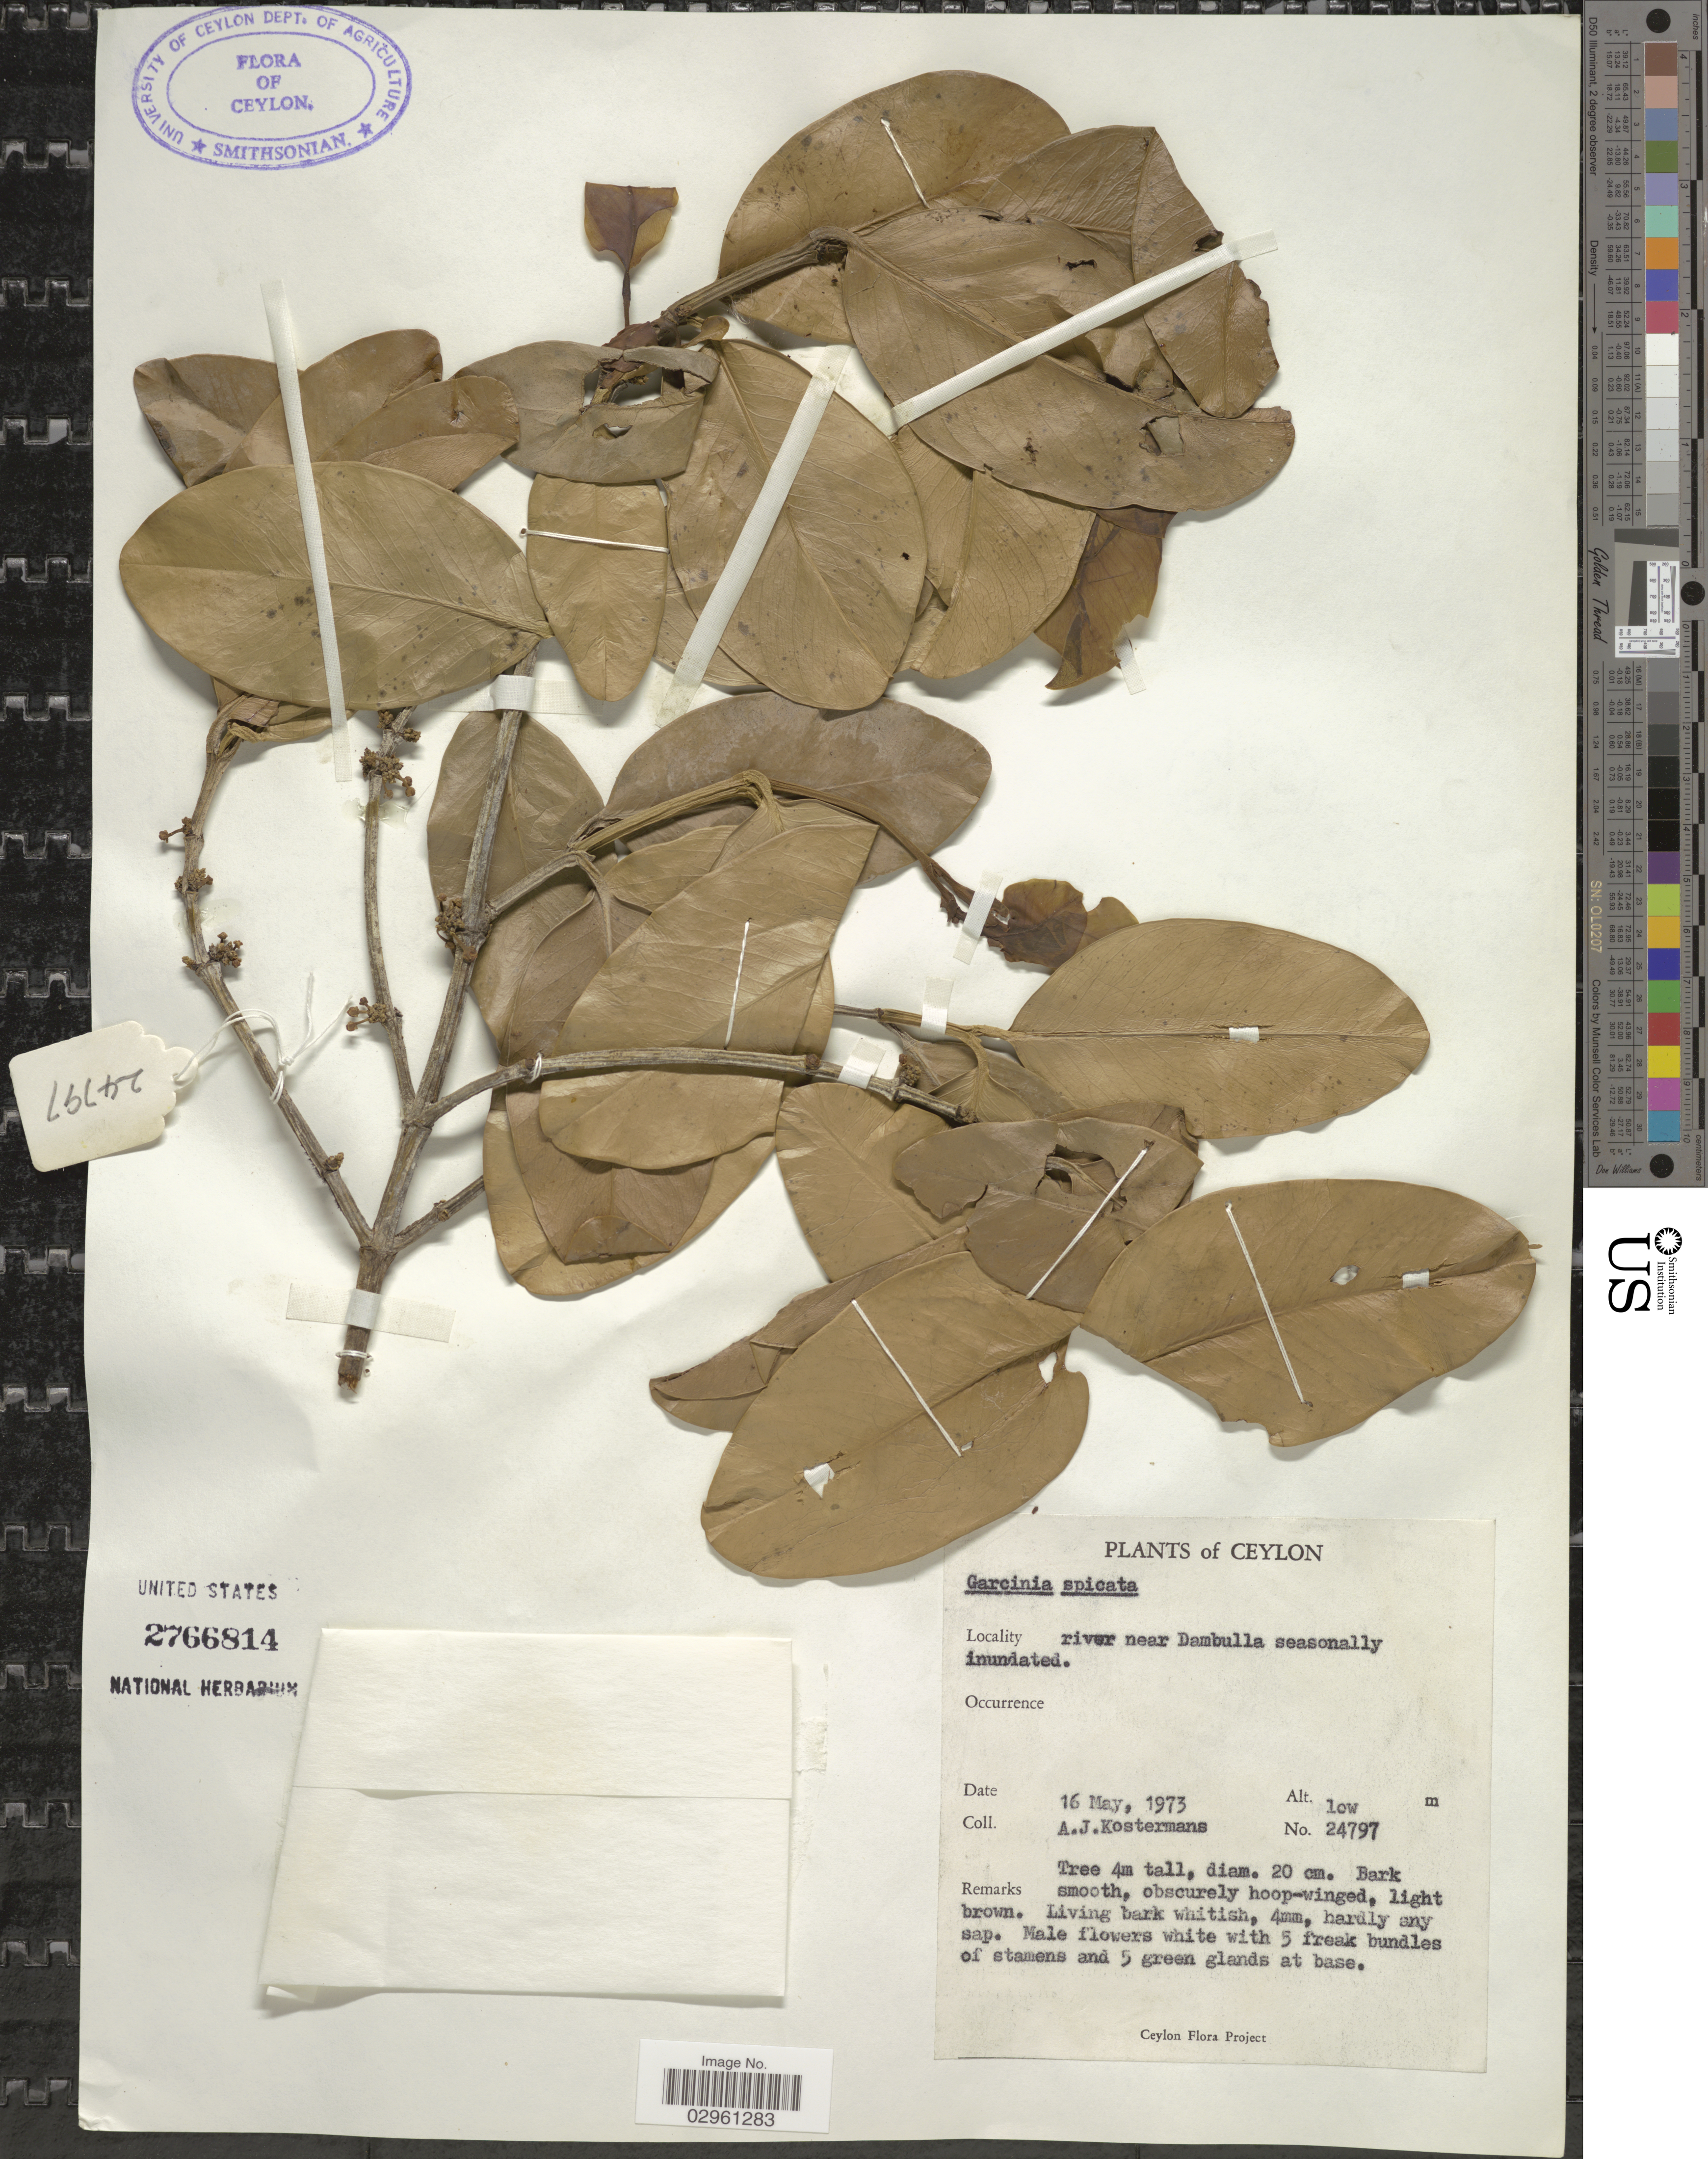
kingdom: Plantae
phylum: Tracheophyta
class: Magnoliopsida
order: Malpighiales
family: Clusiaceae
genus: Garcinia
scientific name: Garcinia spicata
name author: Hook. f.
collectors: A. J. G. Kostermans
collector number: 24797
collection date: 1973-05-16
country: Sri Lanka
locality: Ceylon, river near Dambulla seasonally inundated.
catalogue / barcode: US 2766814